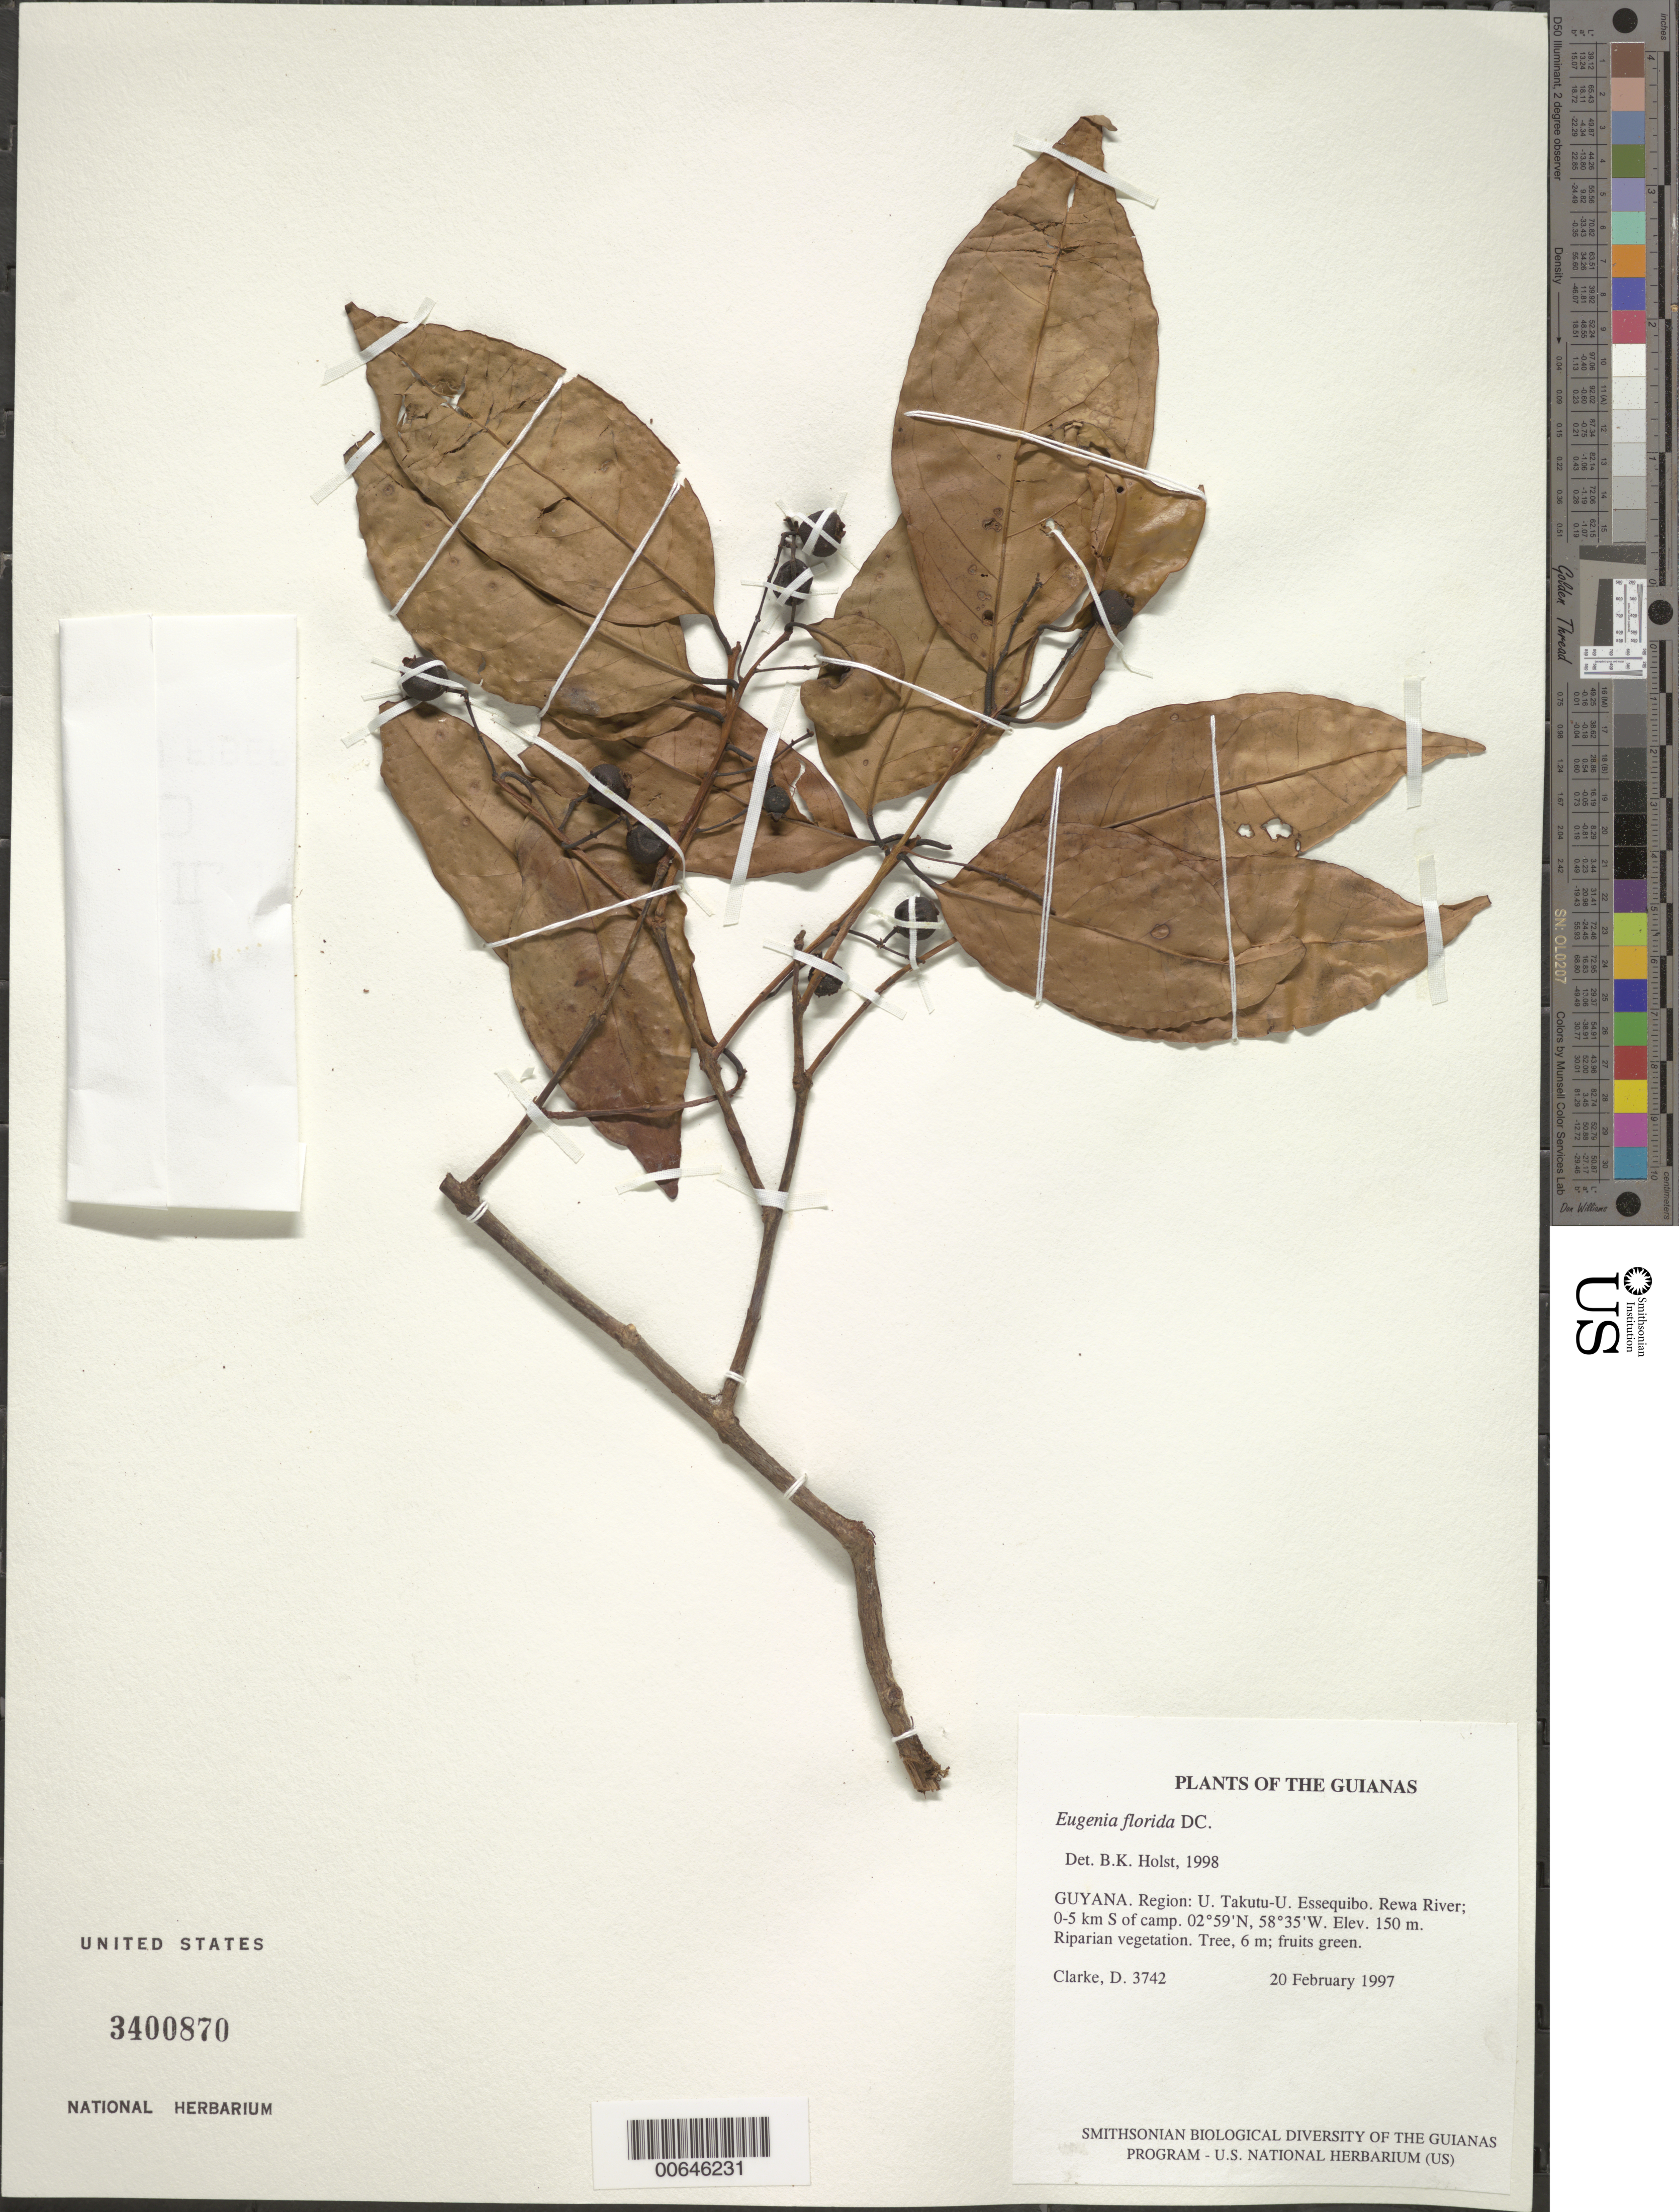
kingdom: Plantae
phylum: Tracheophyta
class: Magnoliopsida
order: Myrtales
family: Myrtaceae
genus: Eugenia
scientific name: Eugenia florida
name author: DC.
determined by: Holst, Bruce K.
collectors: H. D. Clarke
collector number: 3742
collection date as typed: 20 February 1997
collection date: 1997-02-20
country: Guyana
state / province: U. Takutu-U. Essequibo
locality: Rewa River; 0-5 km S of camp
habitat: Riparian vegetation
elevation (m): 150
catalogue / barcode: US 3400870